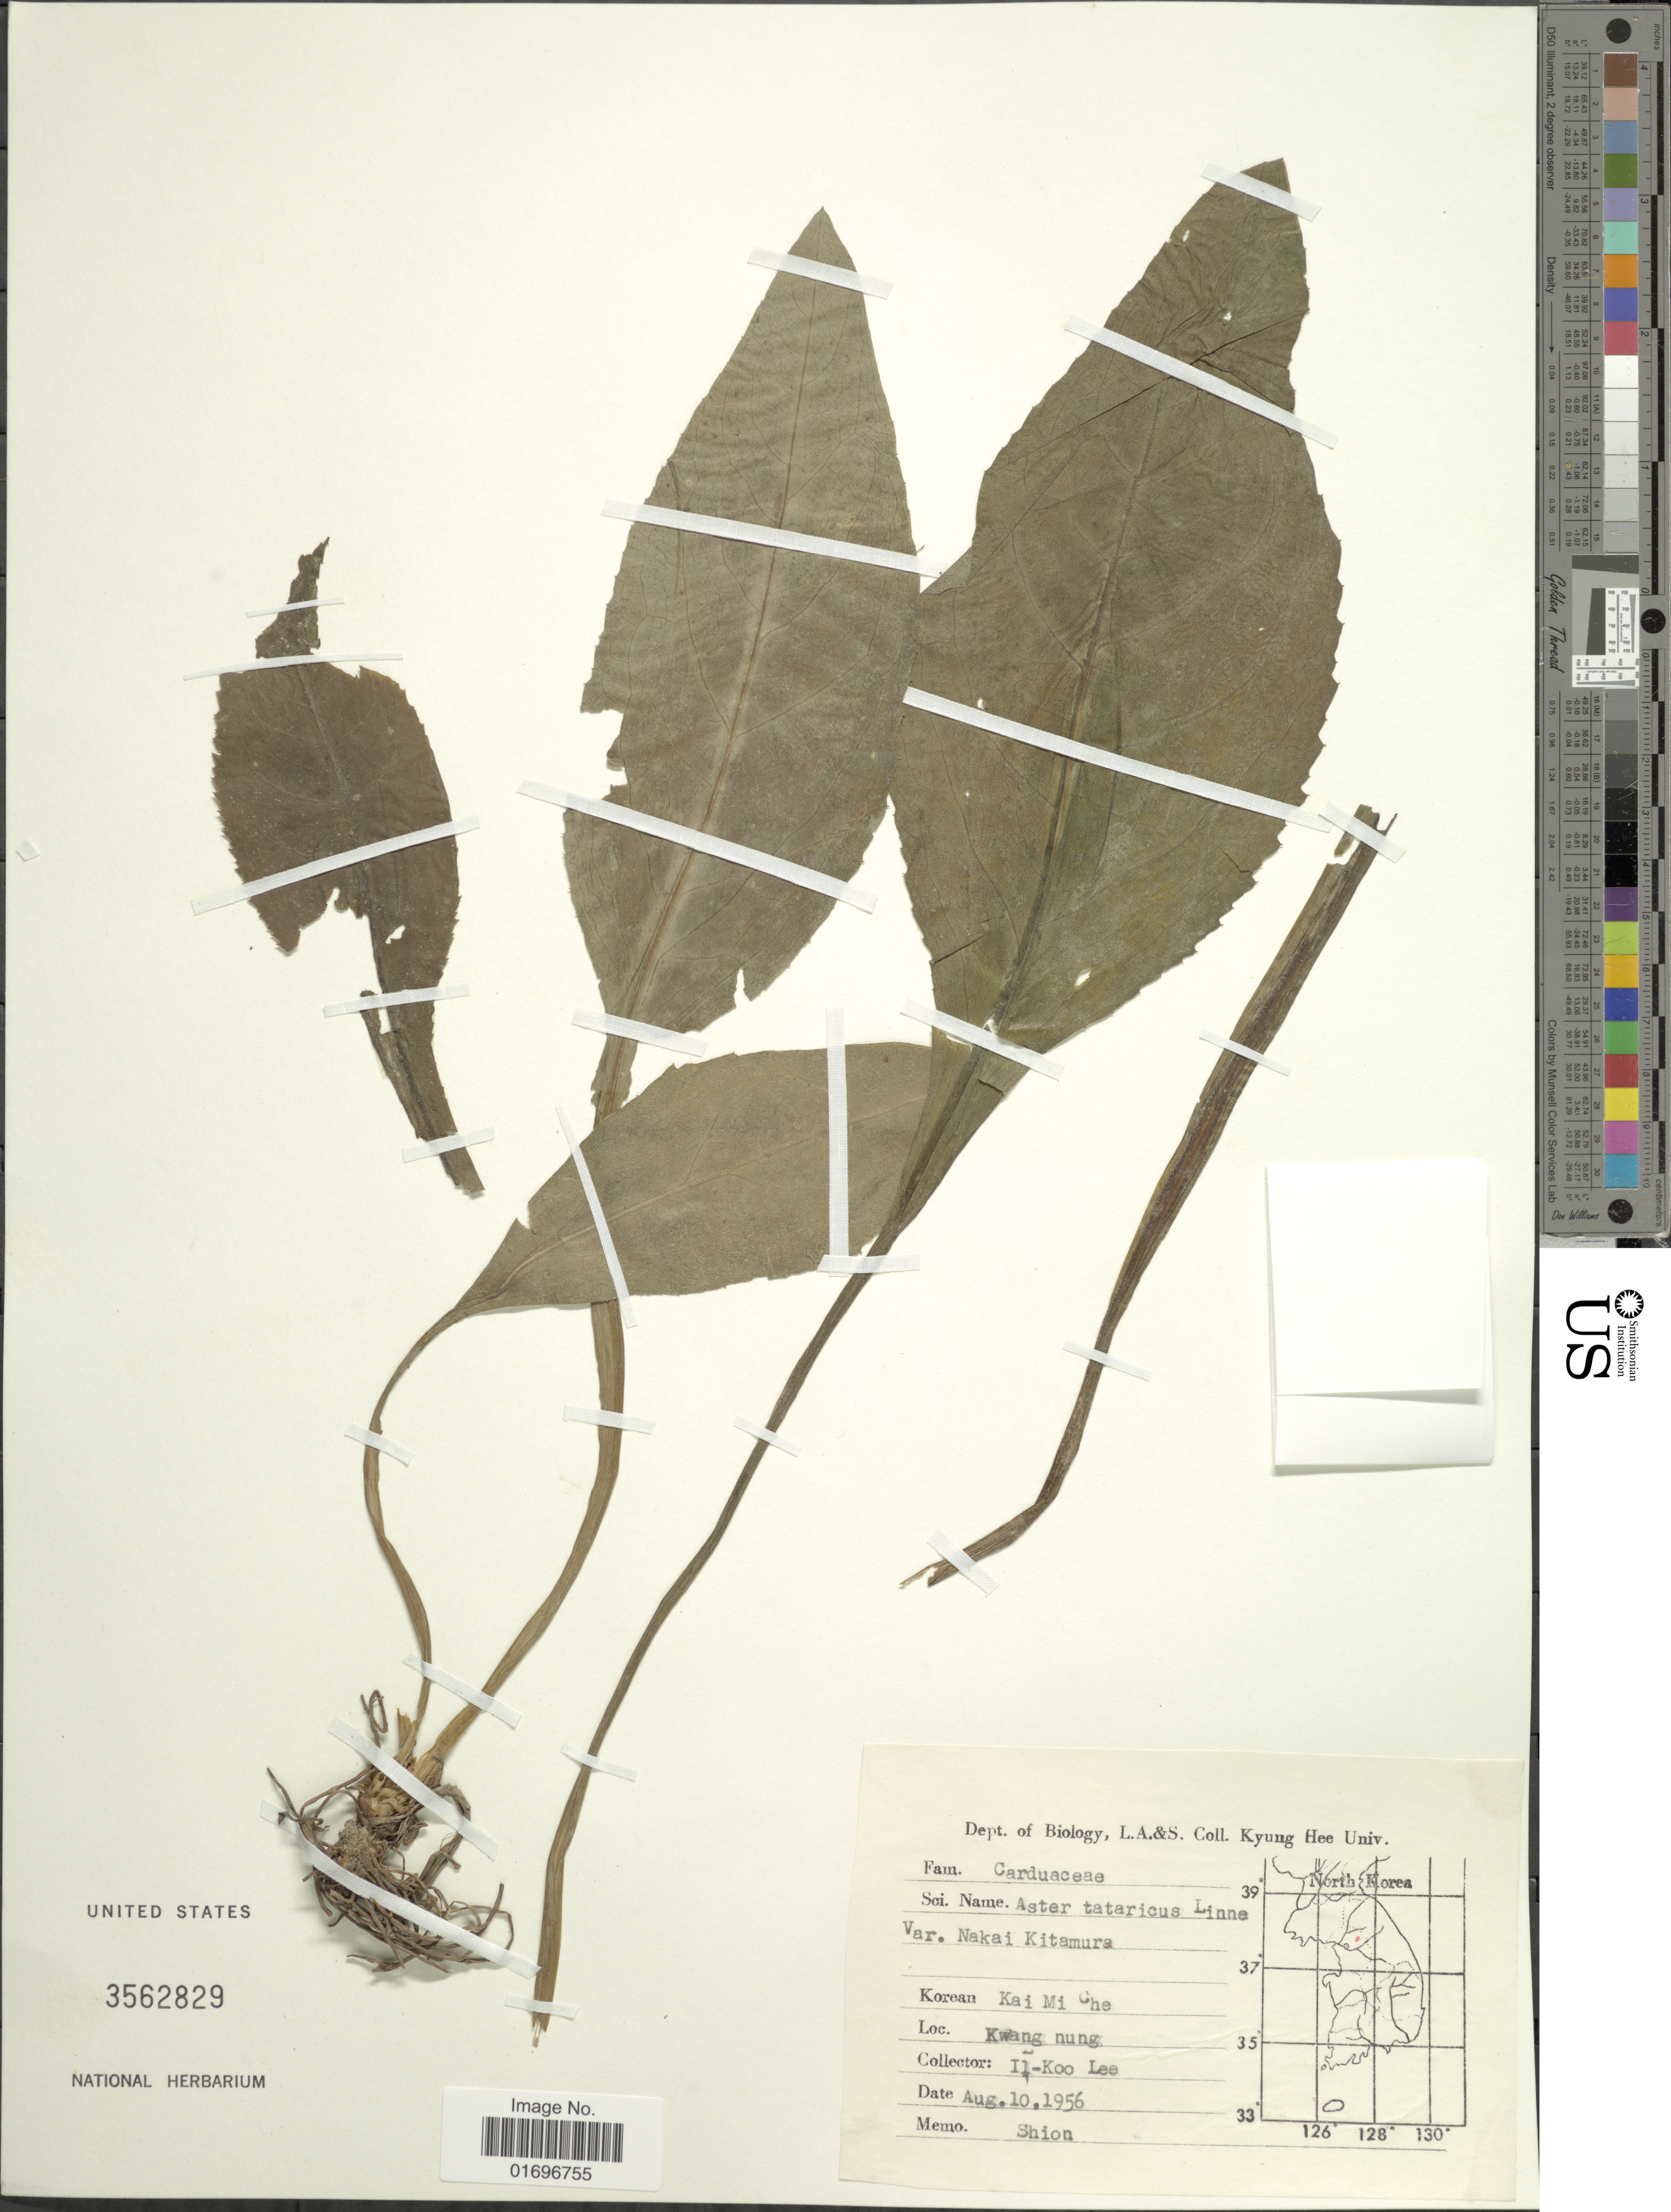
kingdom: Plantae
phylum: Tracheophyta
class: Magnoliopsida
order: Asterales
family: Asteraceae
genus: Aster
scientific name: Aster tataricus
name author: L. f.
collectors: I. Lee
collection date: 1956-08-10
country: South Korea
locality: Koreau. Kai Mi Che. Kwang nung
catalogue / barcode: US 3562829